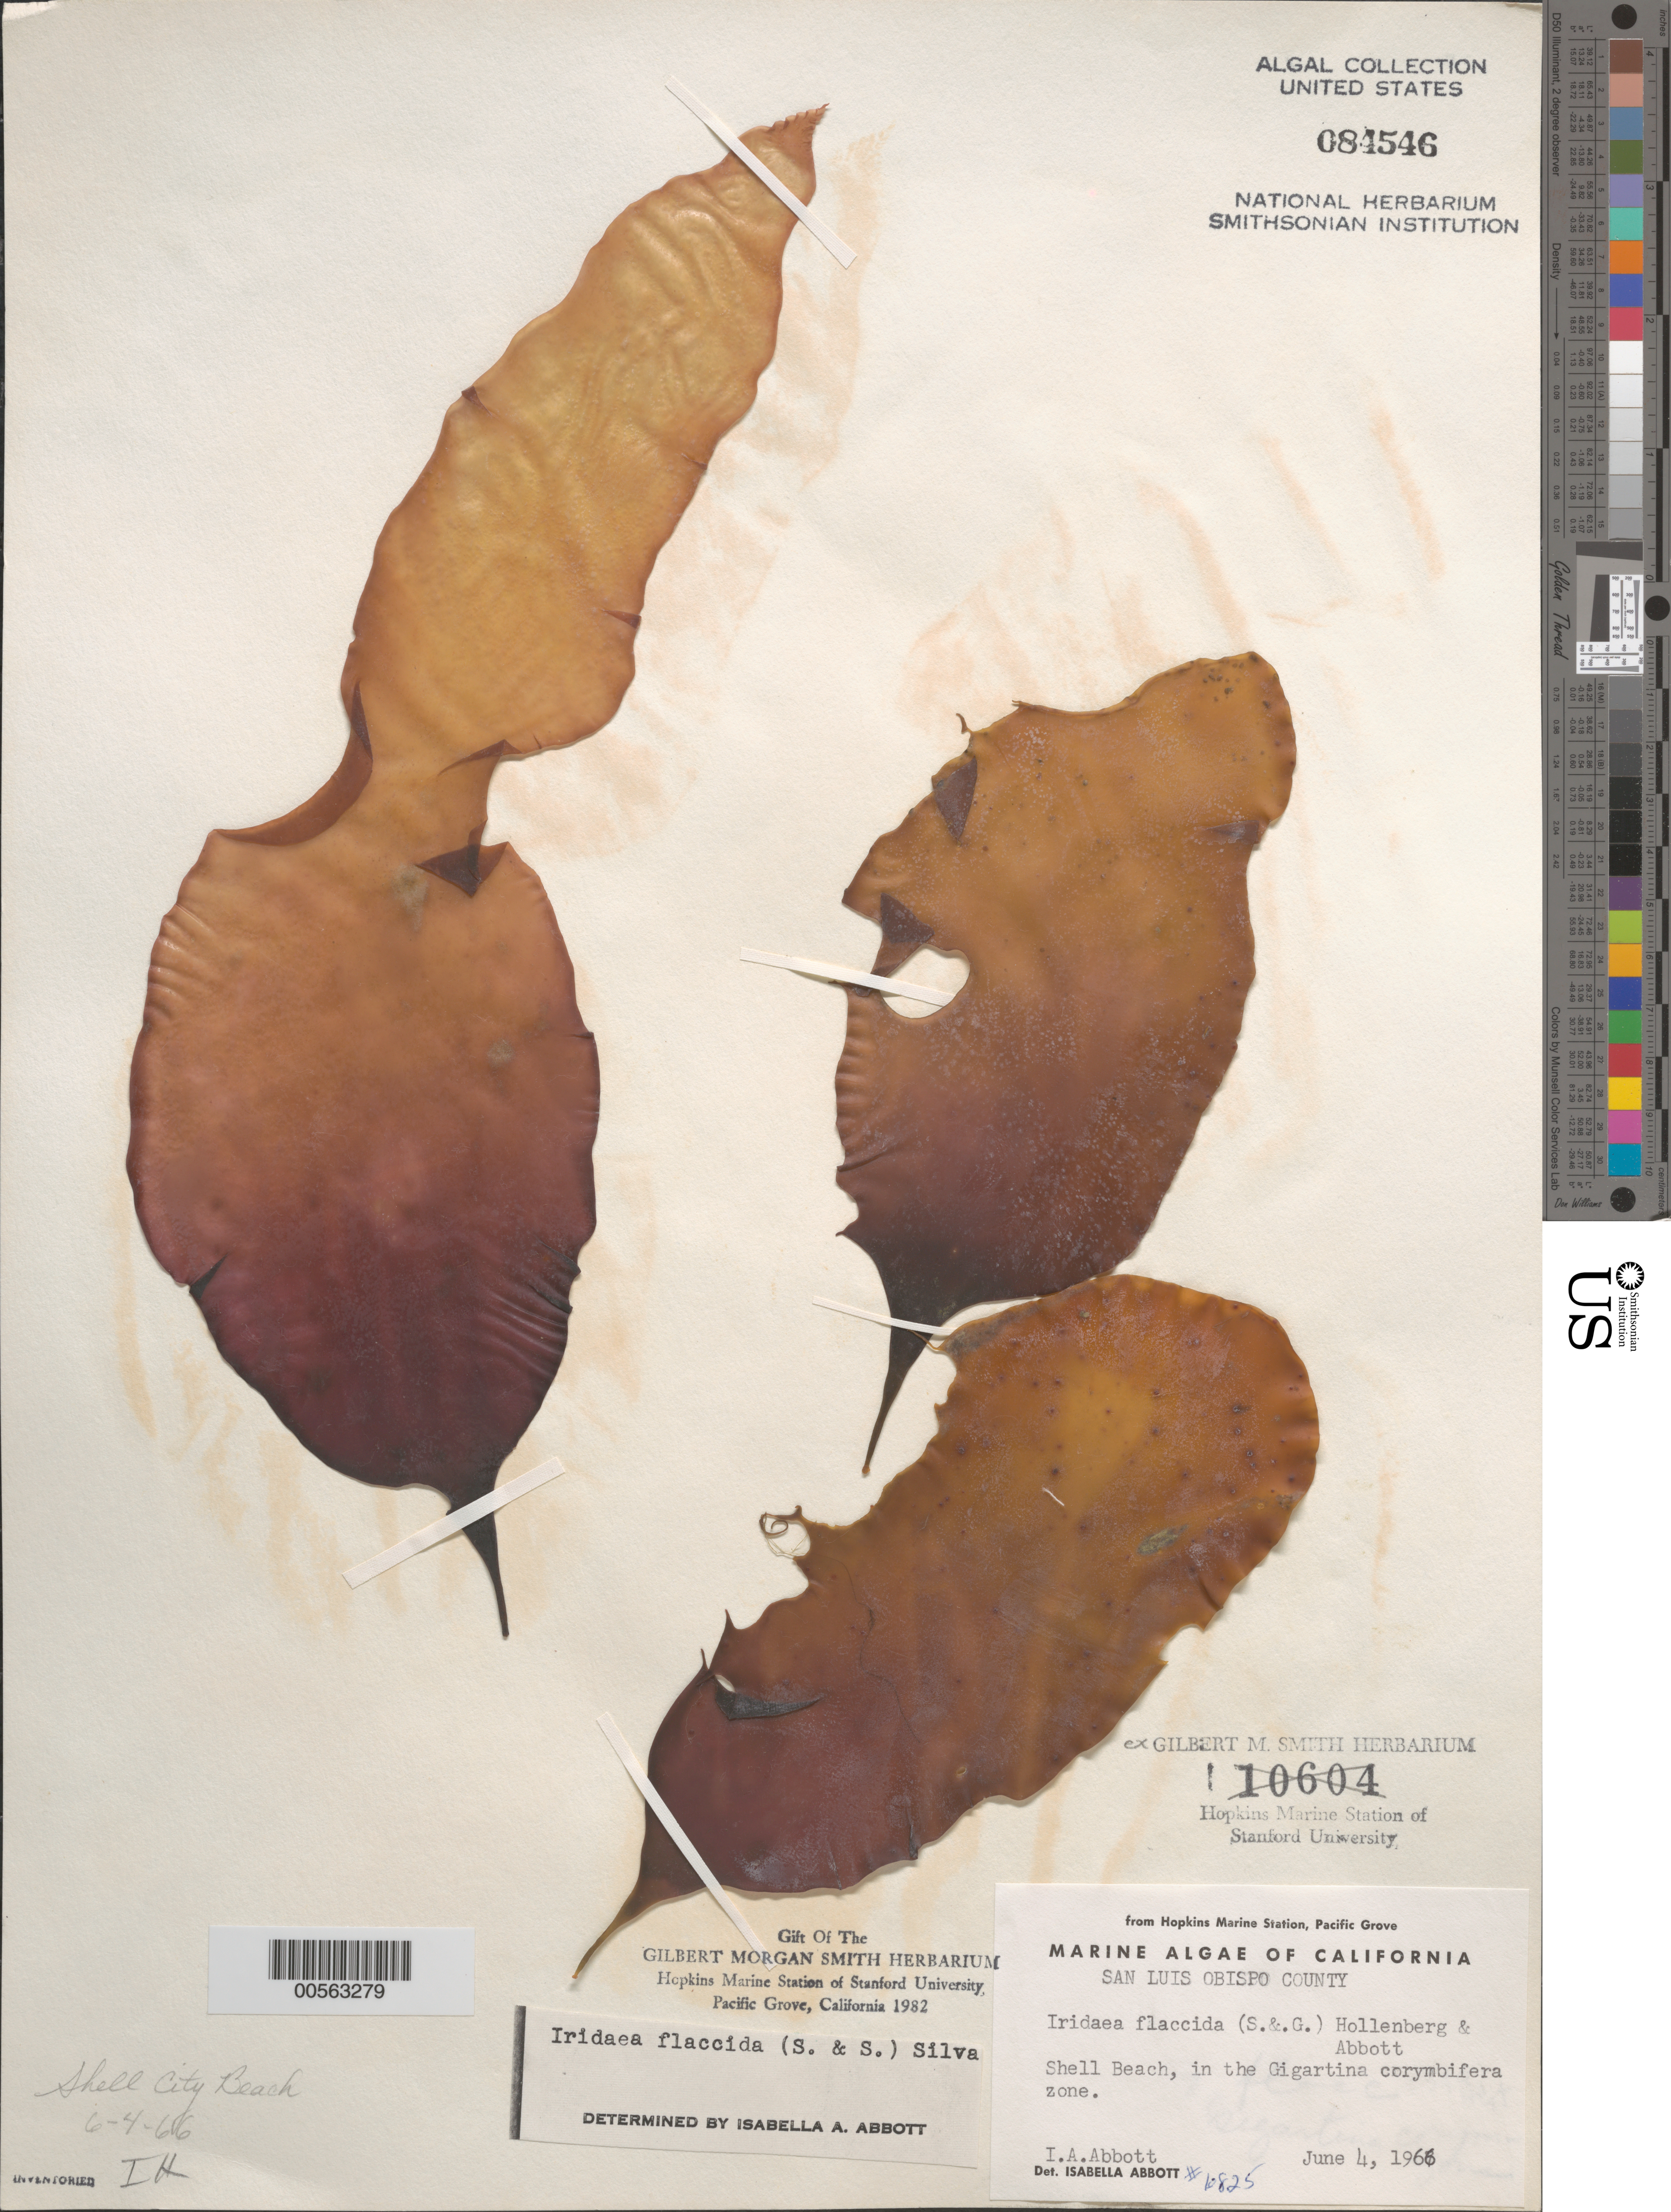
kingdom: Plantae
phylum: Rhodophyta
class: Florideophyceae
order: Gigartinales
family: Gigartinaceae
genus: Mazzaella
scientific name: Mazzaella flaccida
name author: (Setchell & N.L. Gardner) Fredericq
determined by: Algae name updating Project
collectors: I. A. Abbott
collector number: IAA 6825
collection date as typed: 04 Jun 1966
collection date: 1966-06-04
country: United States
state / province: California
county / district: San Luis Obispo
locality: Shell Beach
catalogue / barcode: US 84546